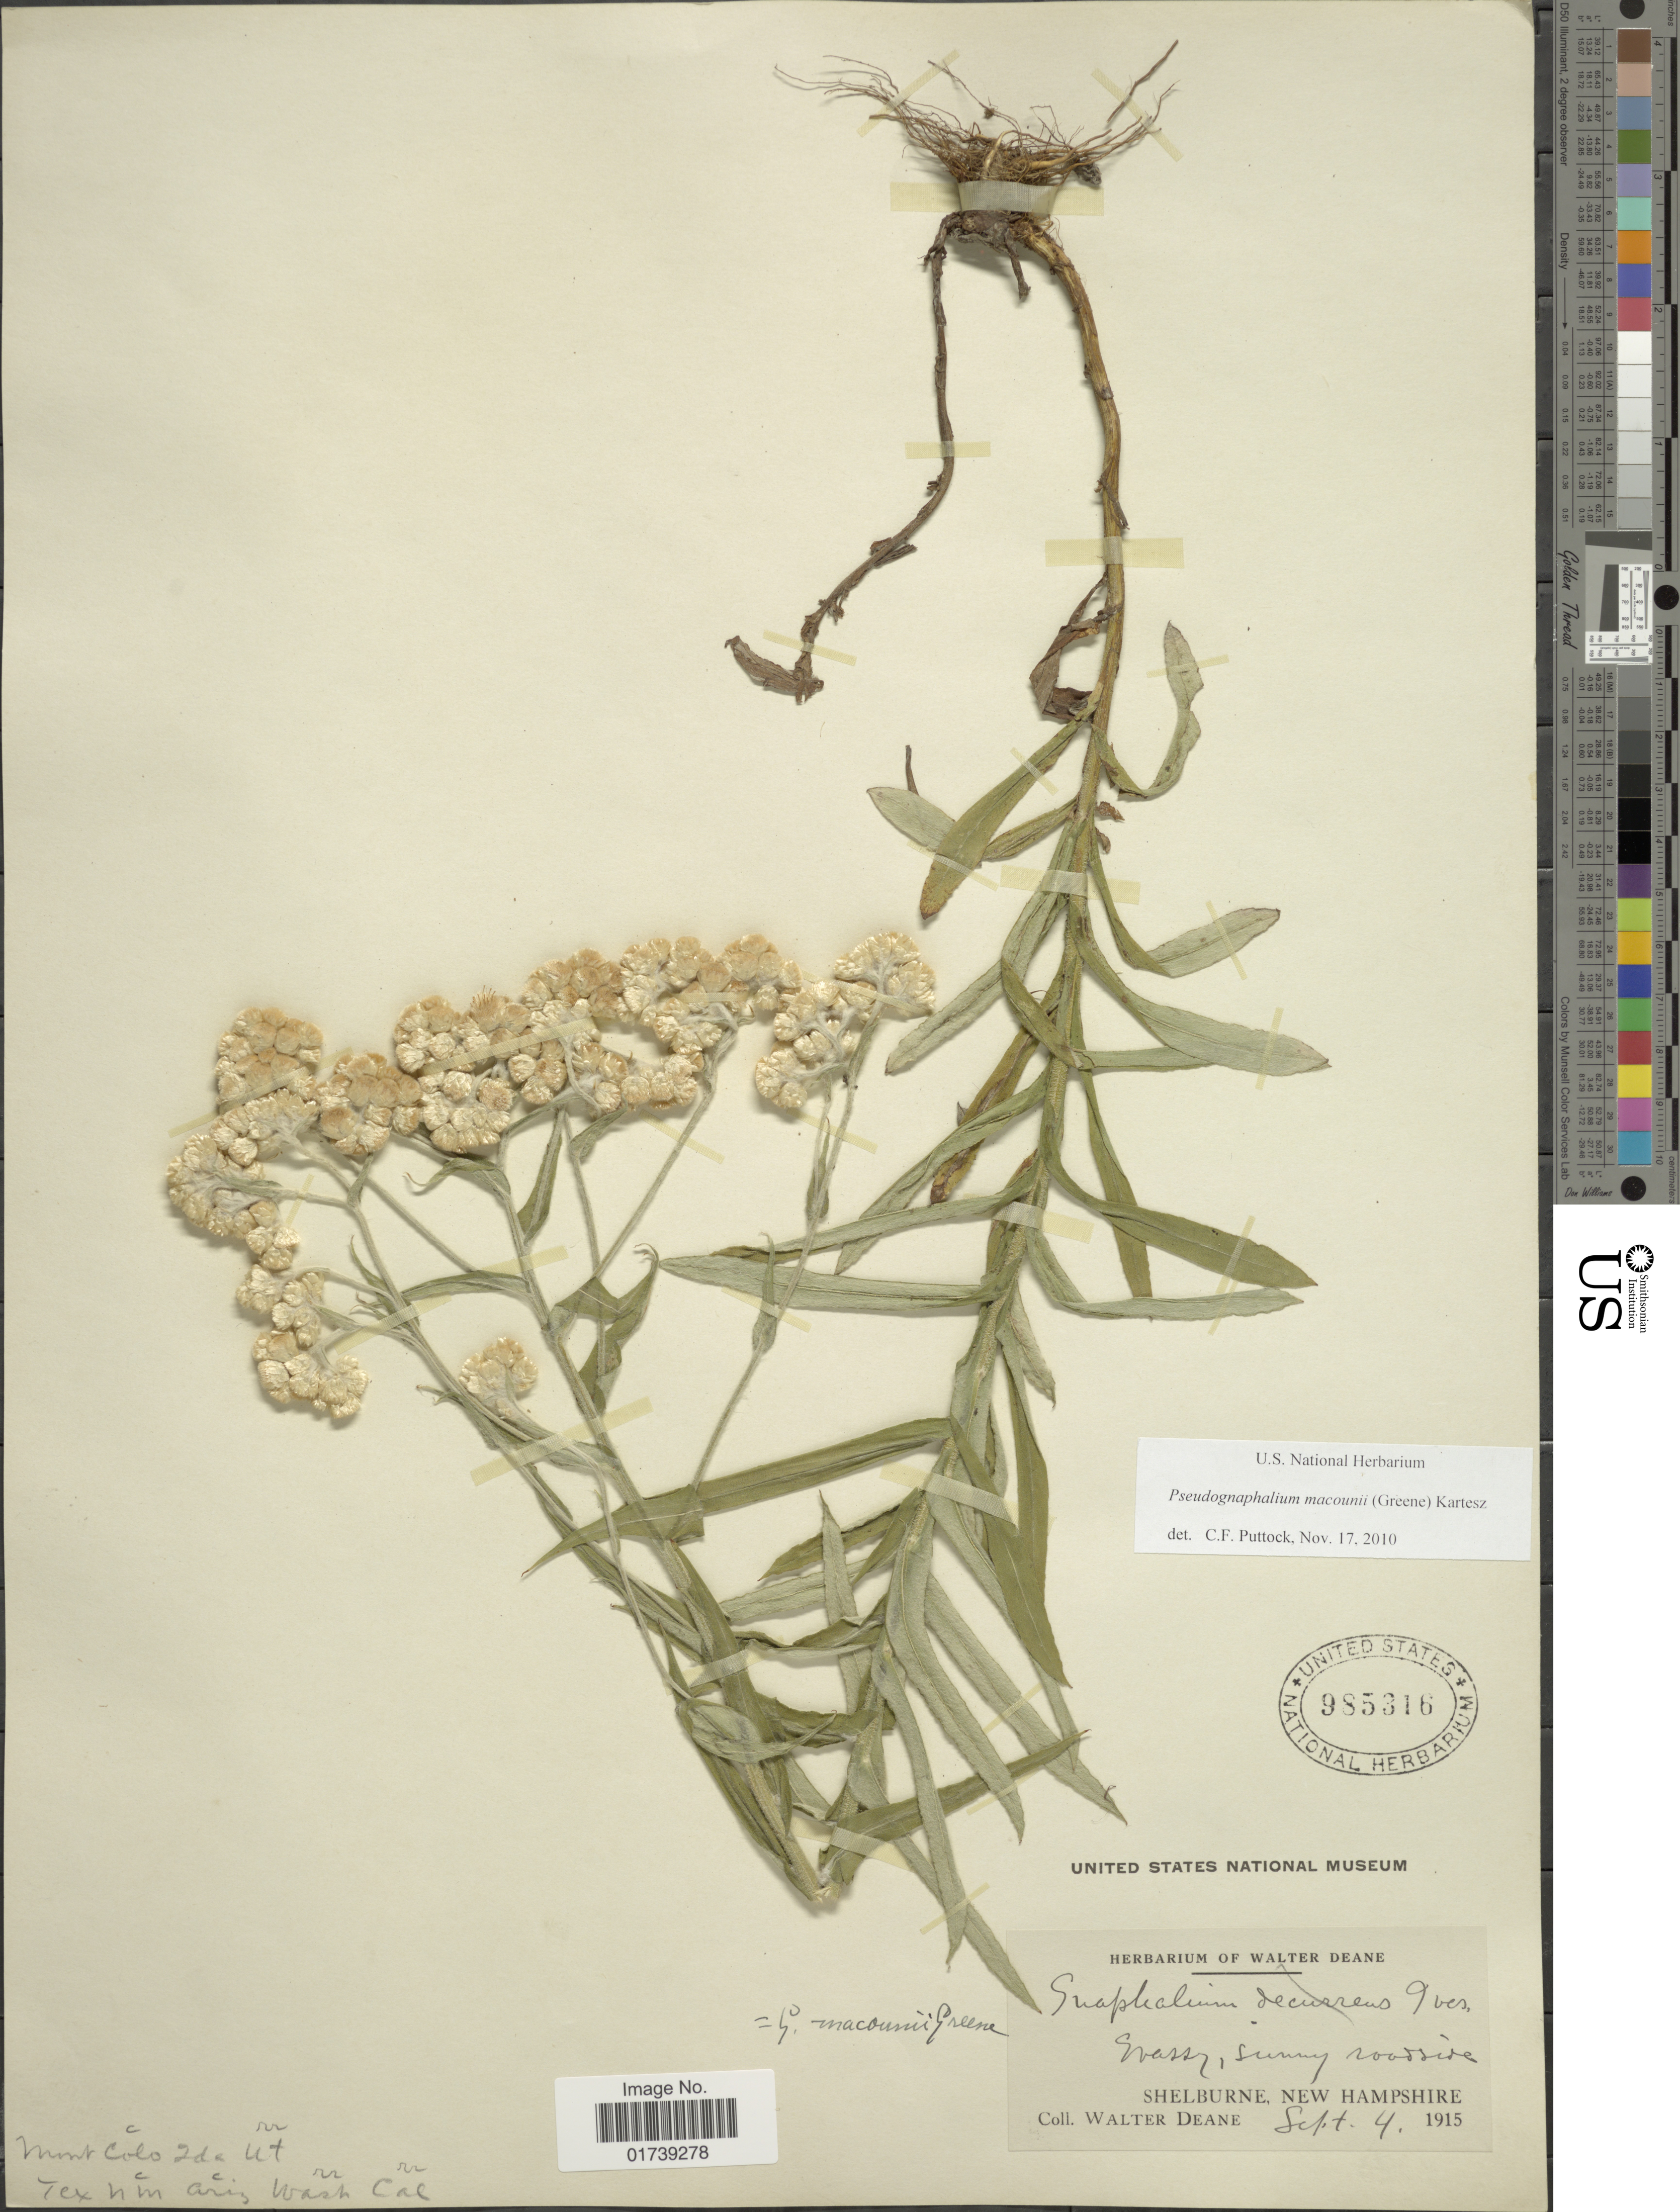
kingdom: Plantae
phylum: Tracheophyta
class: Magnoliopsida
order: Asterales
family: Asteraceae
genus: Pseudognaphalium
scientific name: Pseudognaphalium macounii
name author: (Greene) Kartesz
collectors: W. Deane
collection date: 1915-09-04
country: United States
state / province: New Hampshire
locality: Shelburne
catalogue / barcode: US 985316